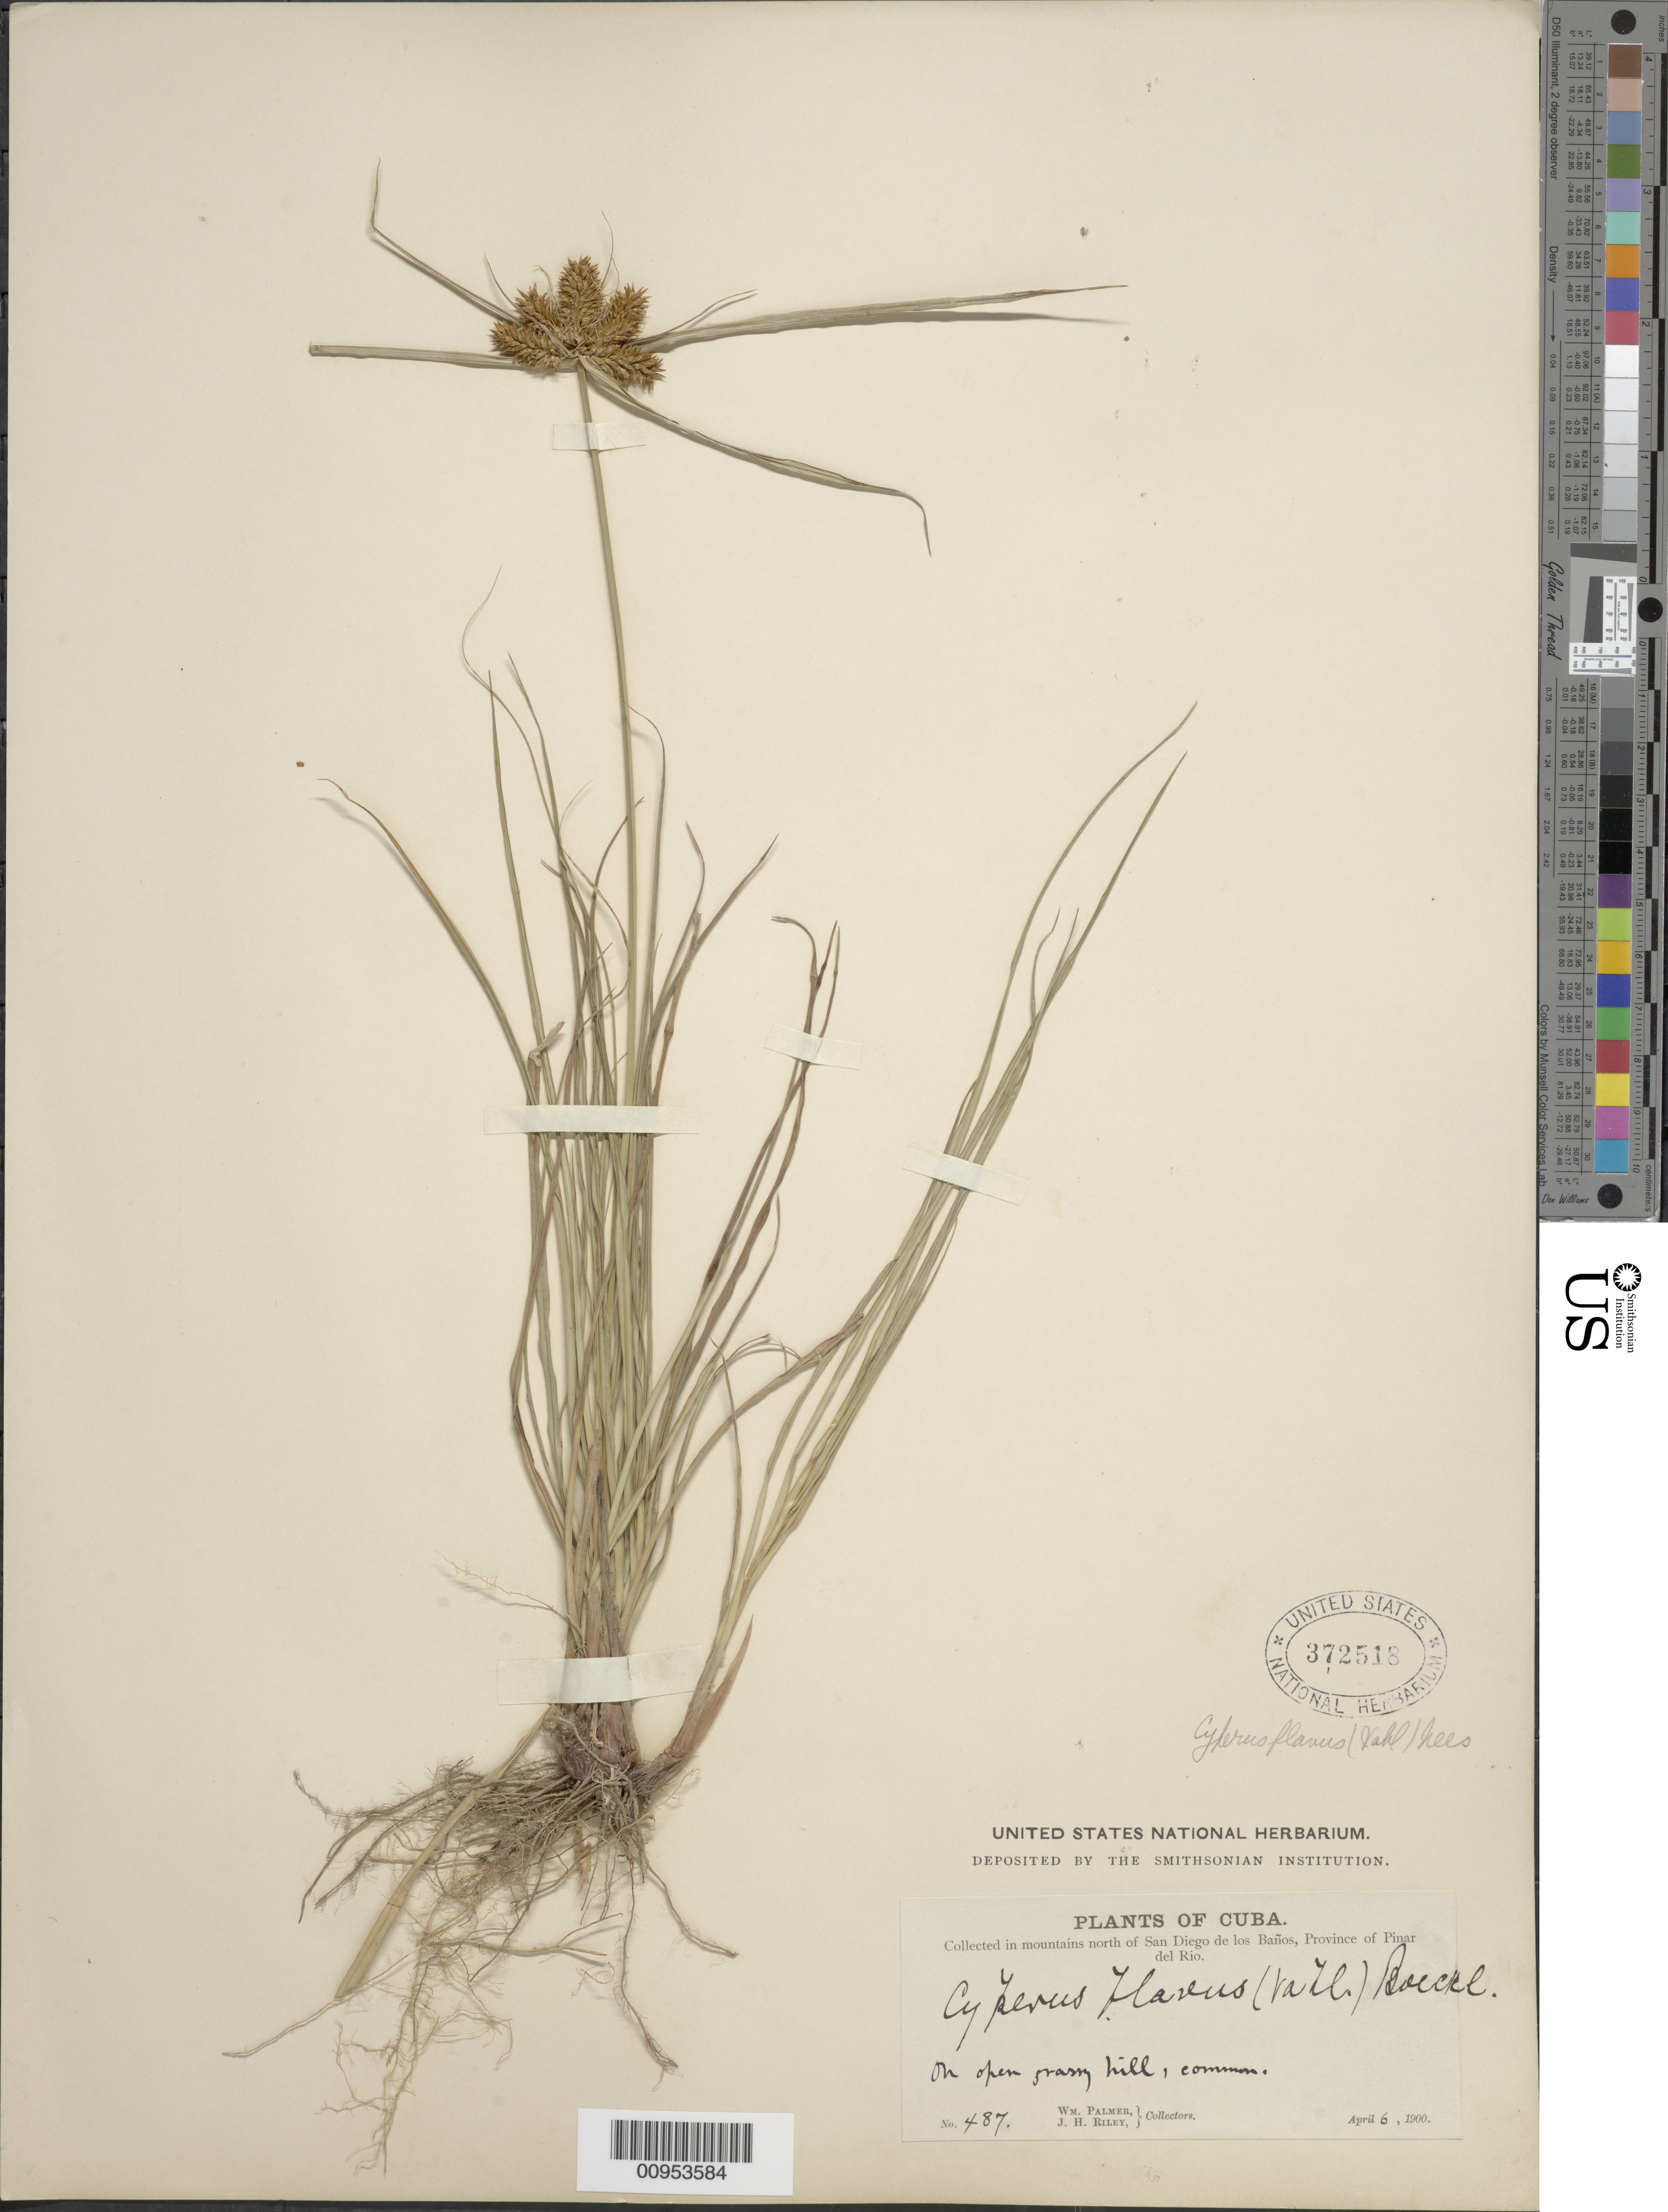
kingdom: Plantae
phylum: Tracheophyta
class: Liliopsida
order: Poales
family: Cyperaceae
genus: Cyperus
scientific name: Cyperus aggregatus var. aggregatus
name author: (Willd.) Endl.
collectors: W. Palmer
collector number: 487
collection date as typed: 06 Apr 1900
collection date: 1900-04-06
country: Cuba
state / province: Pinar del Rio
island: Cuba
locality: hill in mountains N of San Diego de los Baños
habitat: On open grassy hill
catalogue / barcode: US 372518